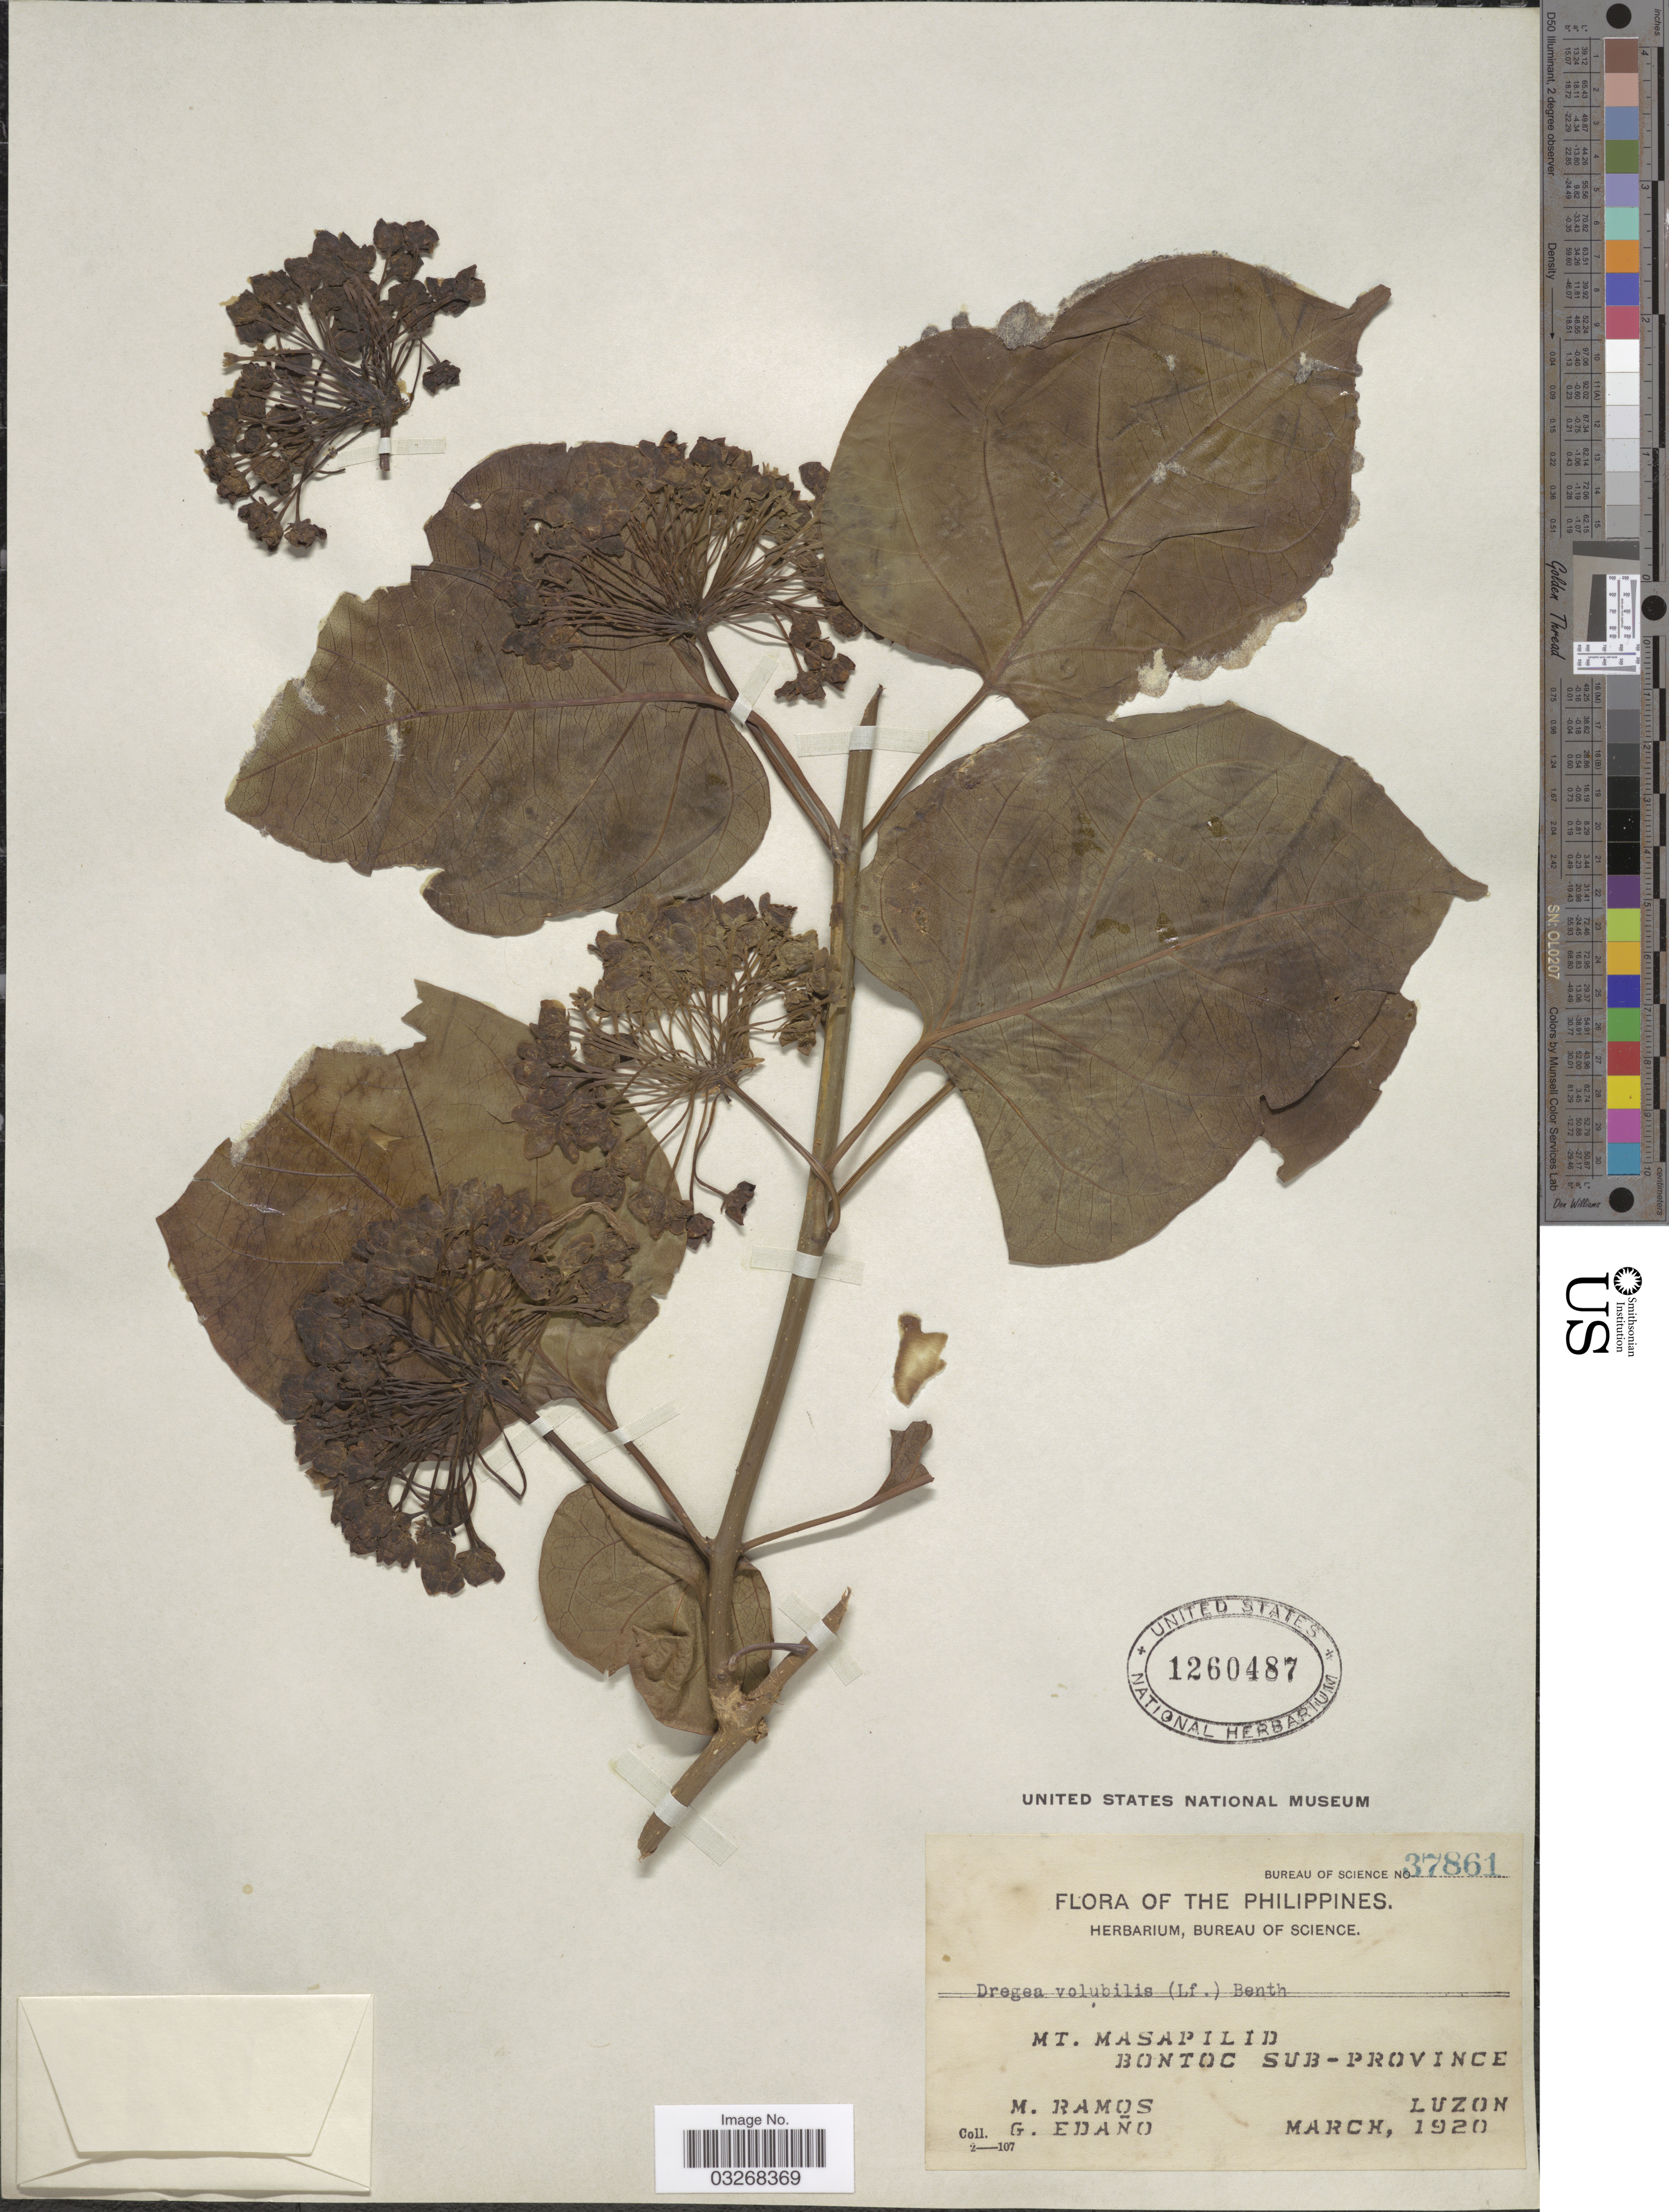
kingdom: Plantae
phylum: Tracheophyta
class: Magnoliopsida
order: Gentianales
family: Apocynaceae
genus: Dregea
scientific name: Dregea volubilis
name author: (L. f.) Benth. ex Hook. f.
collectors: M. Ramos & G. Edaño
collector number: Bureau of Science 37861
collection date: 1920-03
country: Philippines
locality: Mt. Masapilid. Bontoc Sub-Province. Luzon.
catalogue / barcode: US 1260487